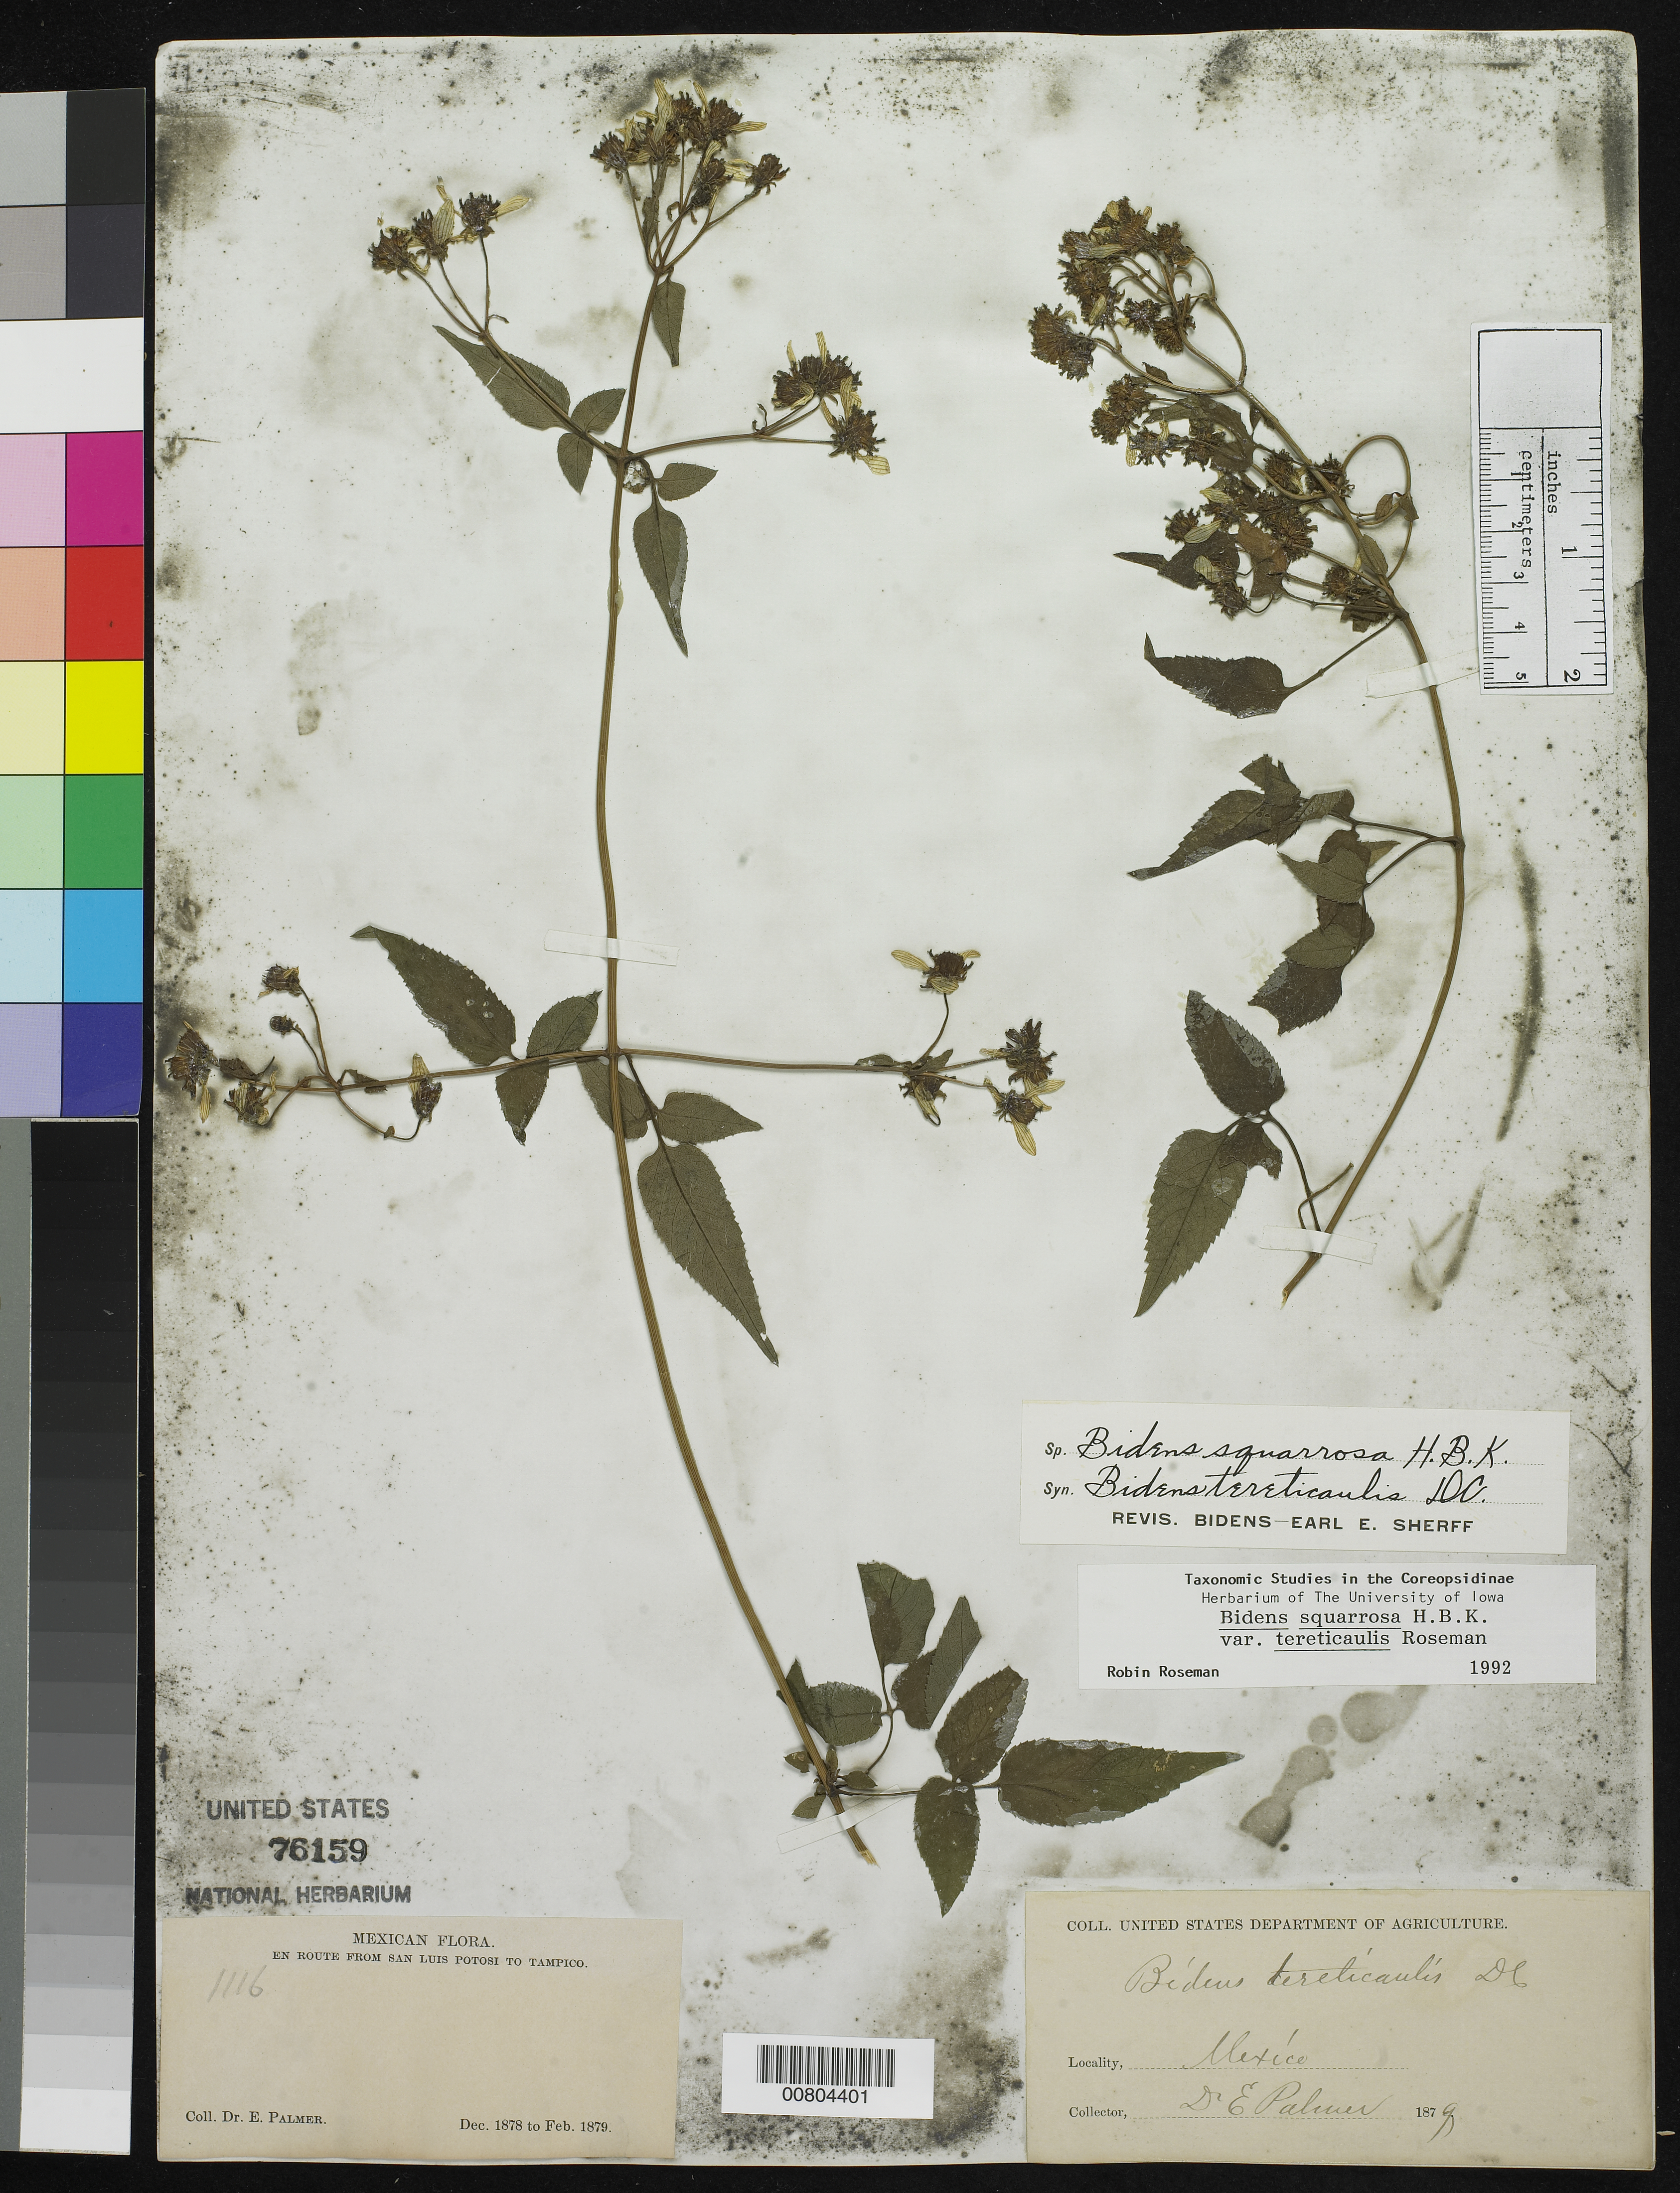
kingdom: Plantae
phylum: Tracheophyta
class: Magnoliopsida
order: Asterales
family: Asteraceae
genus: Bidens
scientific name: Bidens squarrosa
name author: Kunth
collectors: E. Palmer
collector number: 1116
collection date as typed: Dec 1878 to -- Feb 1879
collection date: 1878-12/1879-02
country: Mexico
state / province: San Luis Potosí / Tamaulipas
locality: En route from San Luis Potosí to Tampico.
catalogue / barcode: US 76159